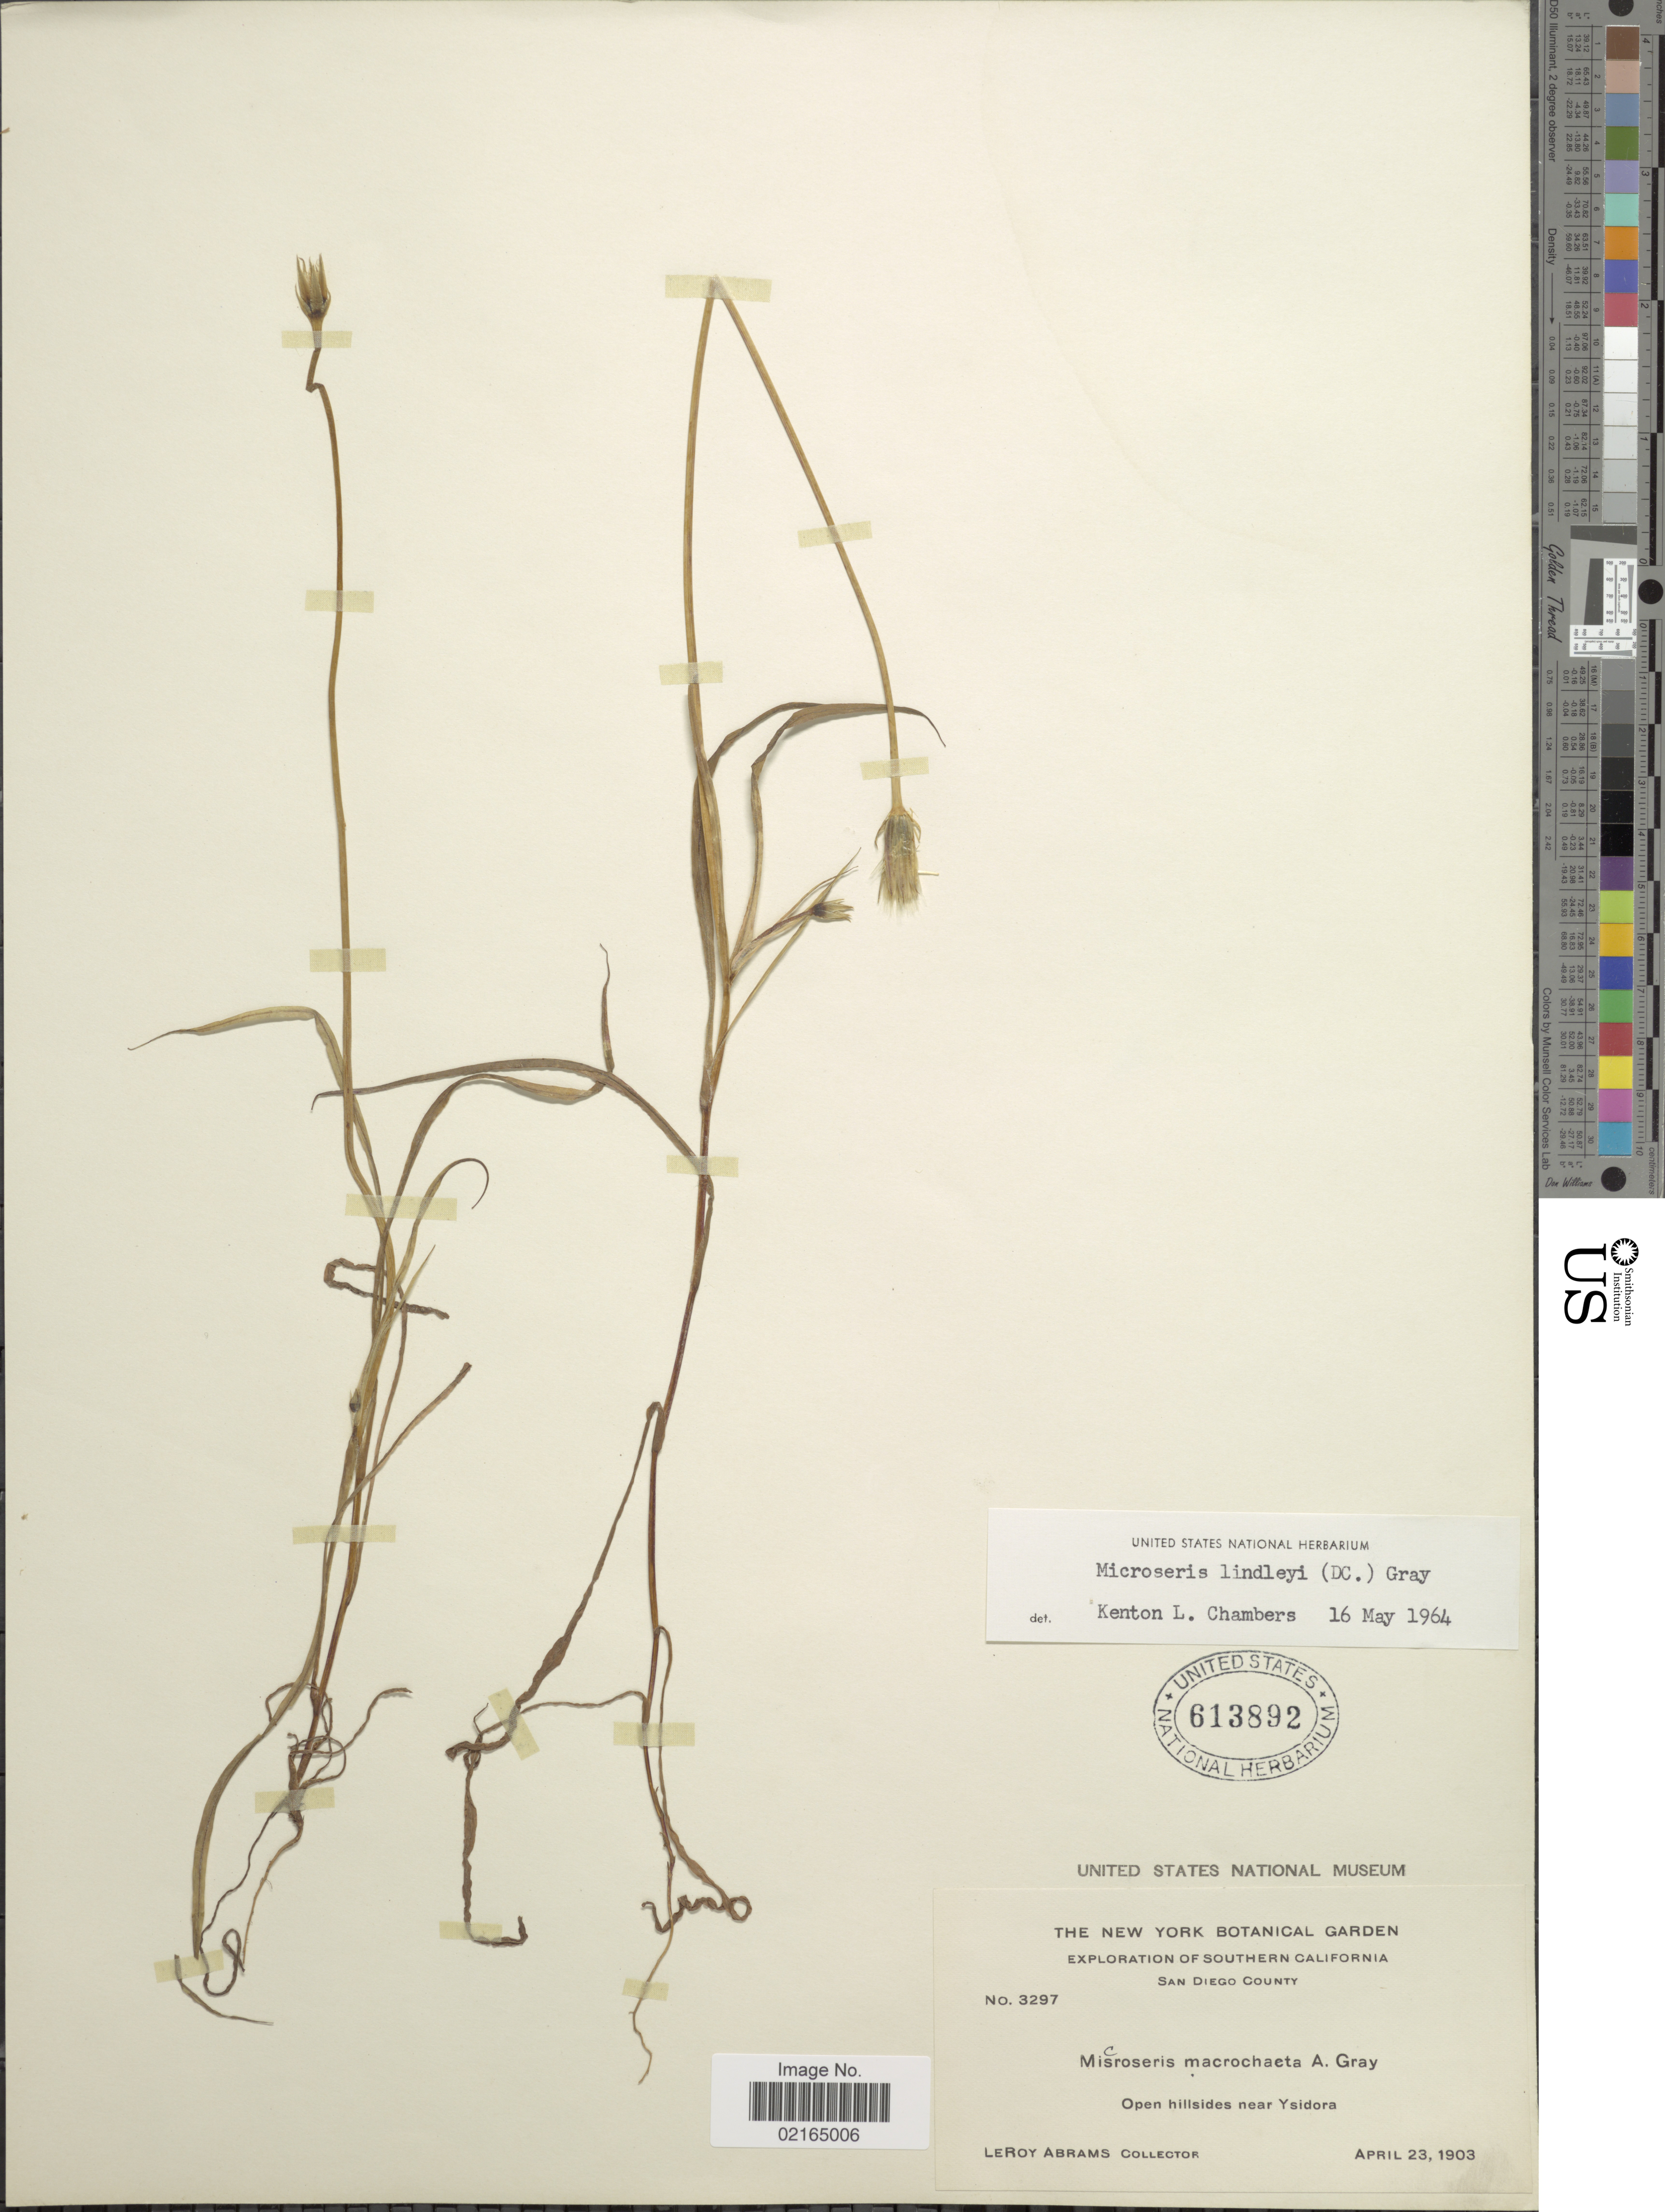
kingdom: Plantae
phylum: Tracheophyta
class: Magnoliopsida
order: Asterales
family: Asteraceae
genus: Uropappus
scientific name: Uropappus lindleyi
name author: (DC.) Nutt.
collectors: L. Abrams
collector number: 3297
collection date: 1903-04-23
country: United States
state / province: California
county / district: San Diego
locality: Southern California, San Diego County, open hillsides near Ysidora.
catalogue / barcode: US 613892